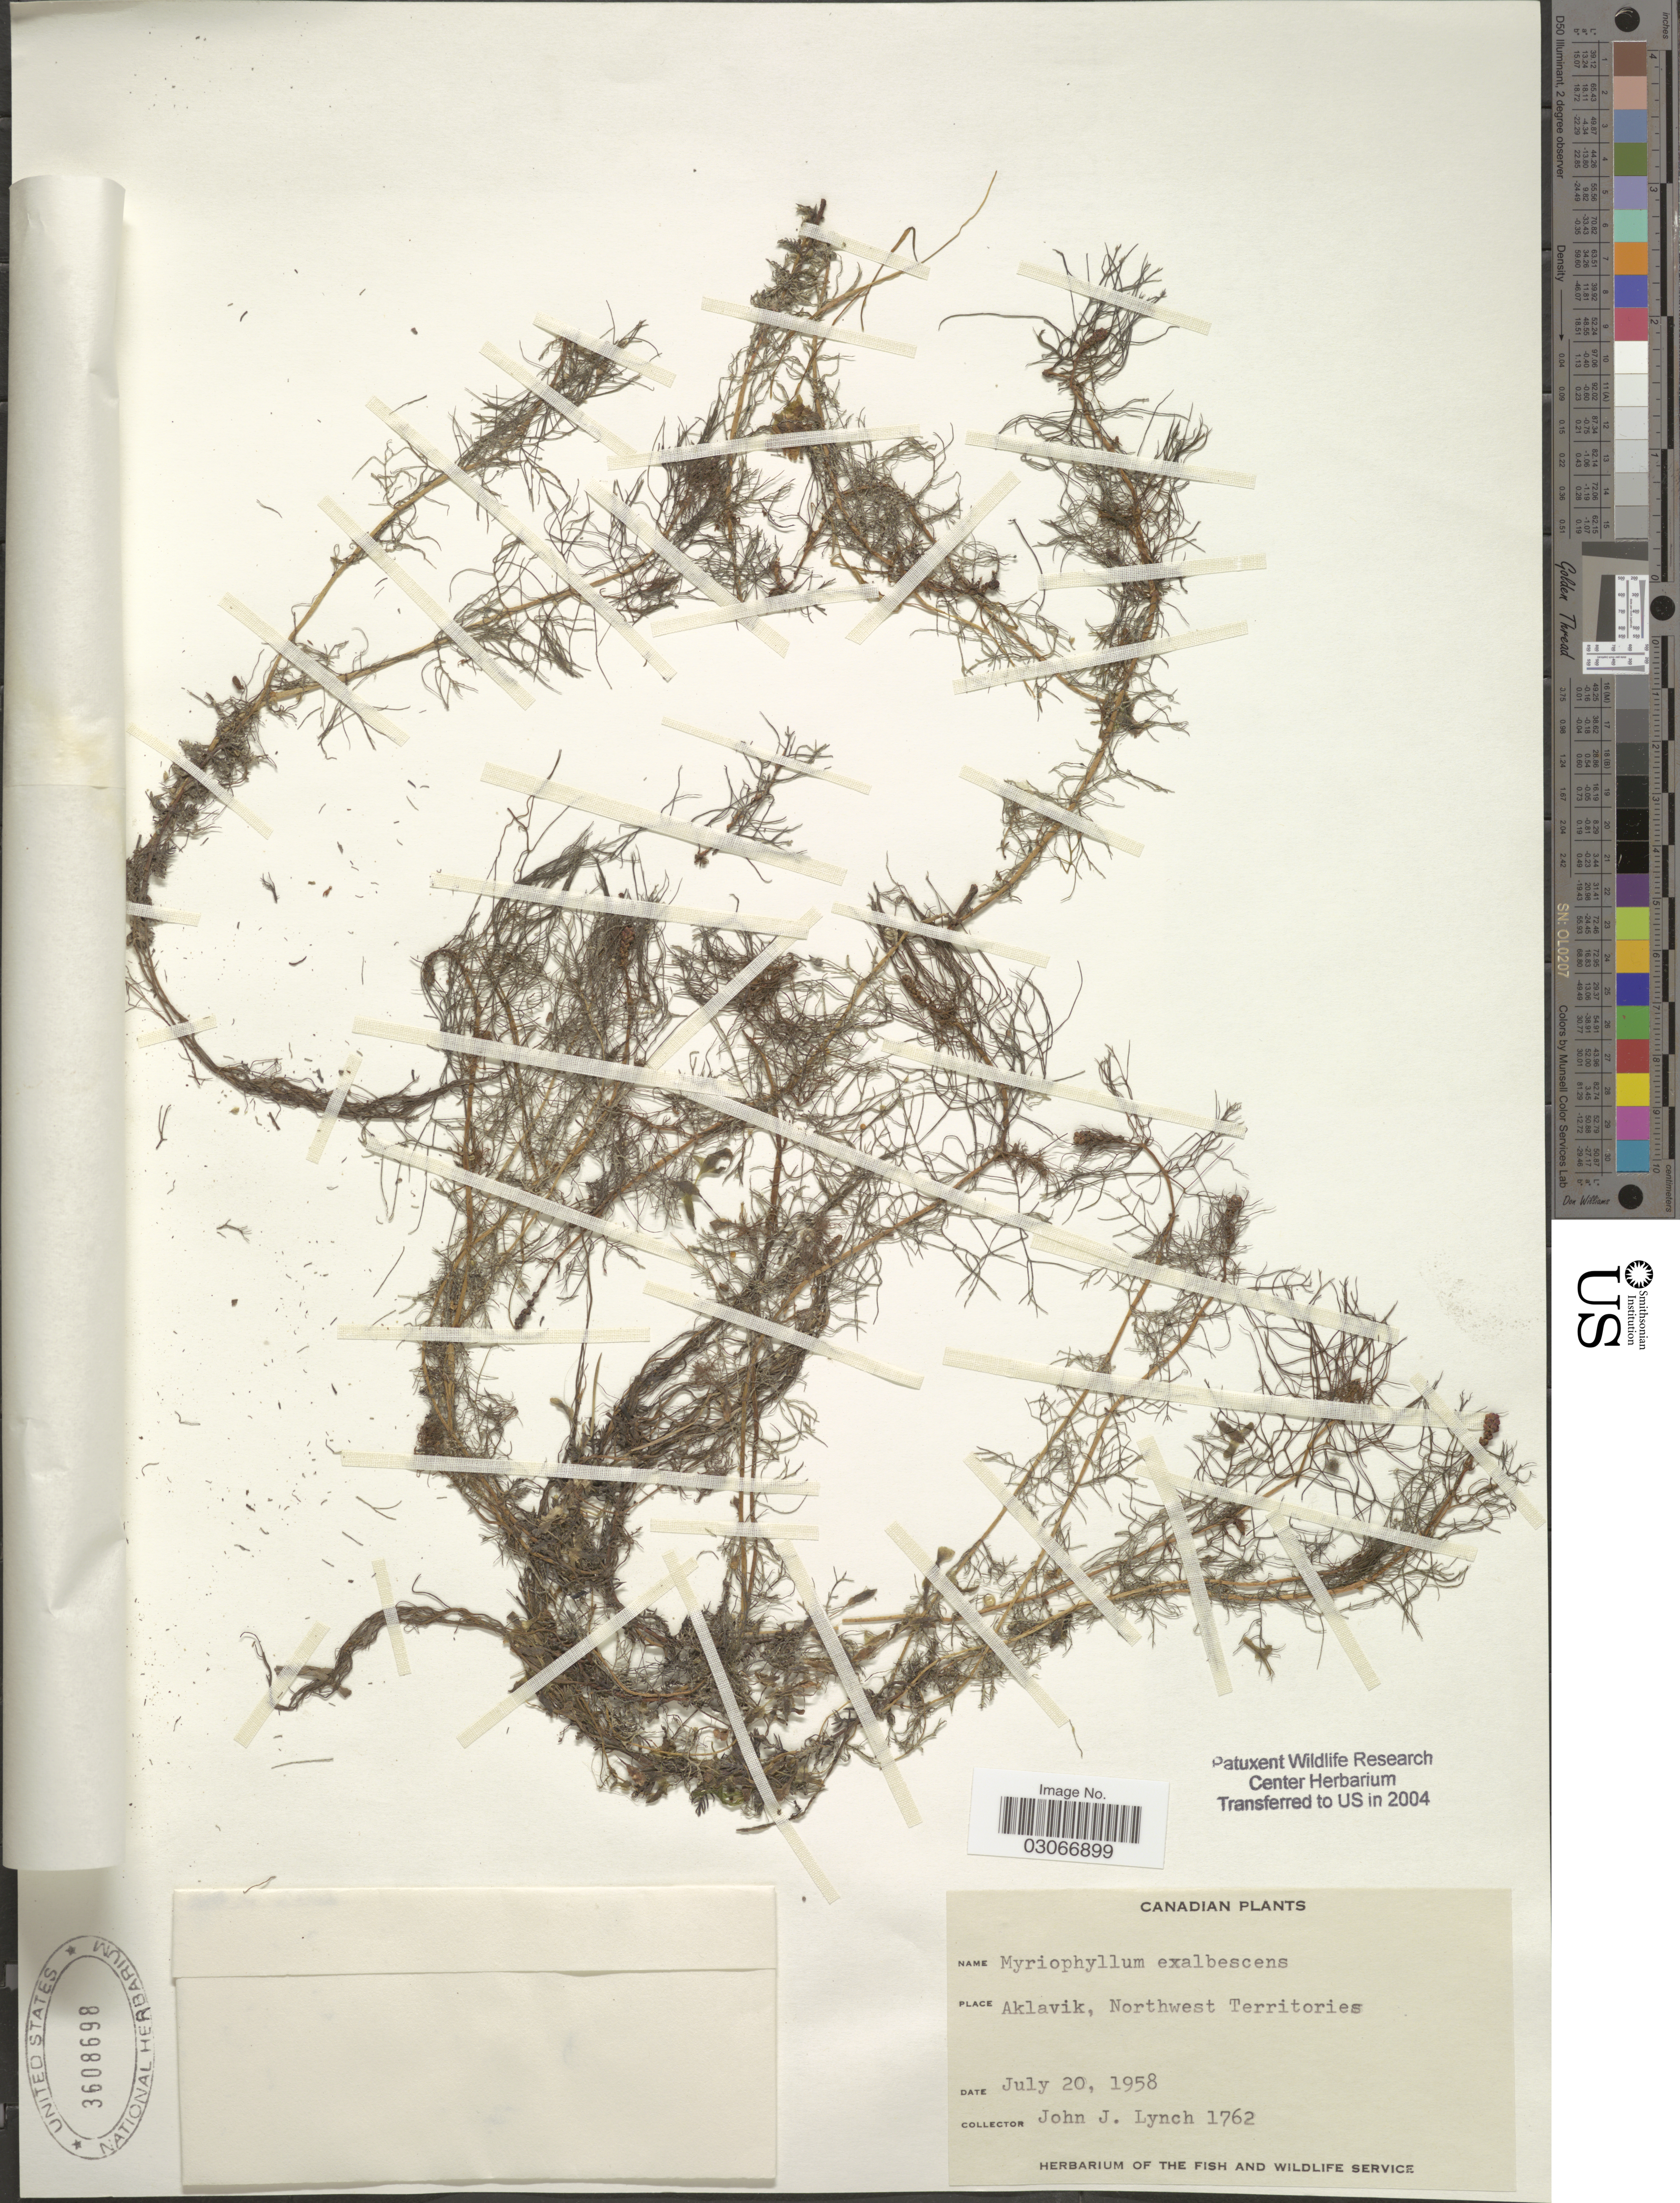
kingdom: Plantae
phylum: Tracheophyta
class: Magnoliopsida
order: Saxifragales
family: Haloragaceae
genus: Myriophyllum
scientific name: Myriophyllum exalbescens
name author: Fernald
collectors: J. Lynch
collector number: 1762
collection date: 1958-07-20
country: Canada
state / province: Northwest Territories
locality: Aklavik, Northwest Territories.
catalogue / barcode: US 3608698